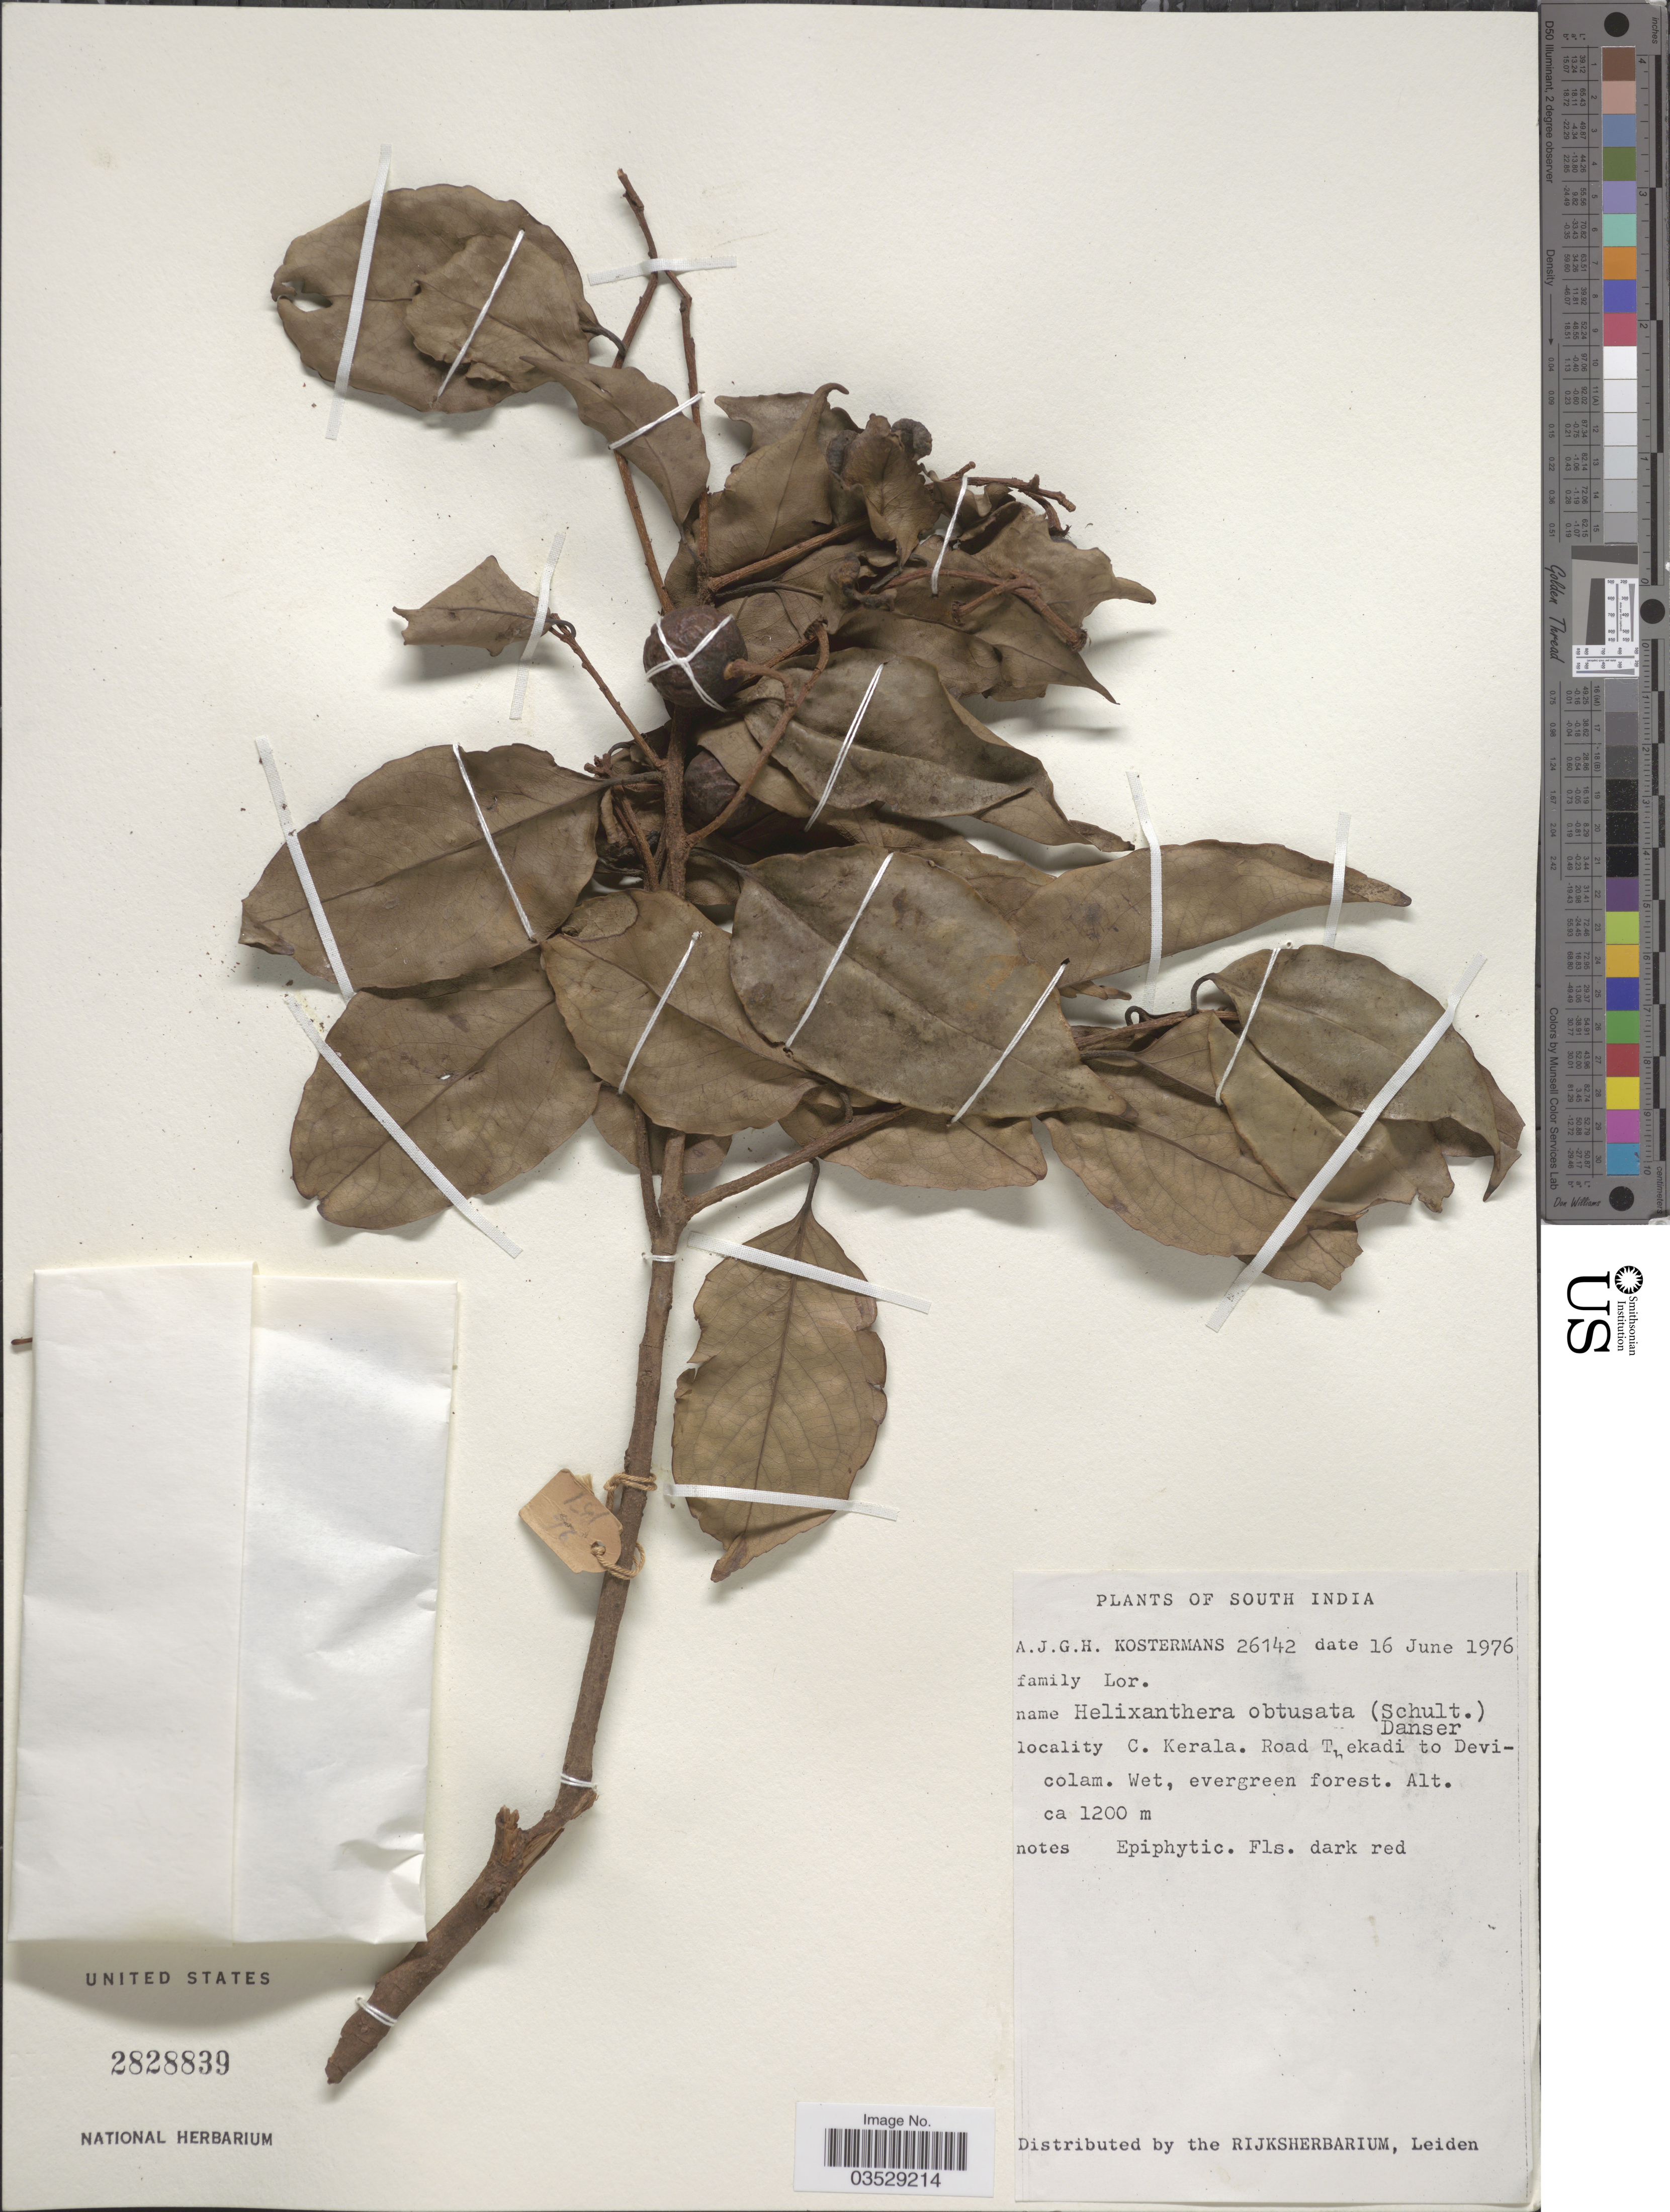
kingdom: Plantae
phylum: Tracheophyta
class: Magnoliopsida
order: Santalales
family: Loranthaceae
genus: Helixanthera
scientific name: Helixanthera obtusata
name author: Danser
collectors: A. J. G. Kostermans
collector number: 26142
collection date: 1976-06-16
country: India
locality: South India. C. Kerala. Road Thekadi to Devicolam.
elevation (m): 1200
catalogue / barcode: US 2828839